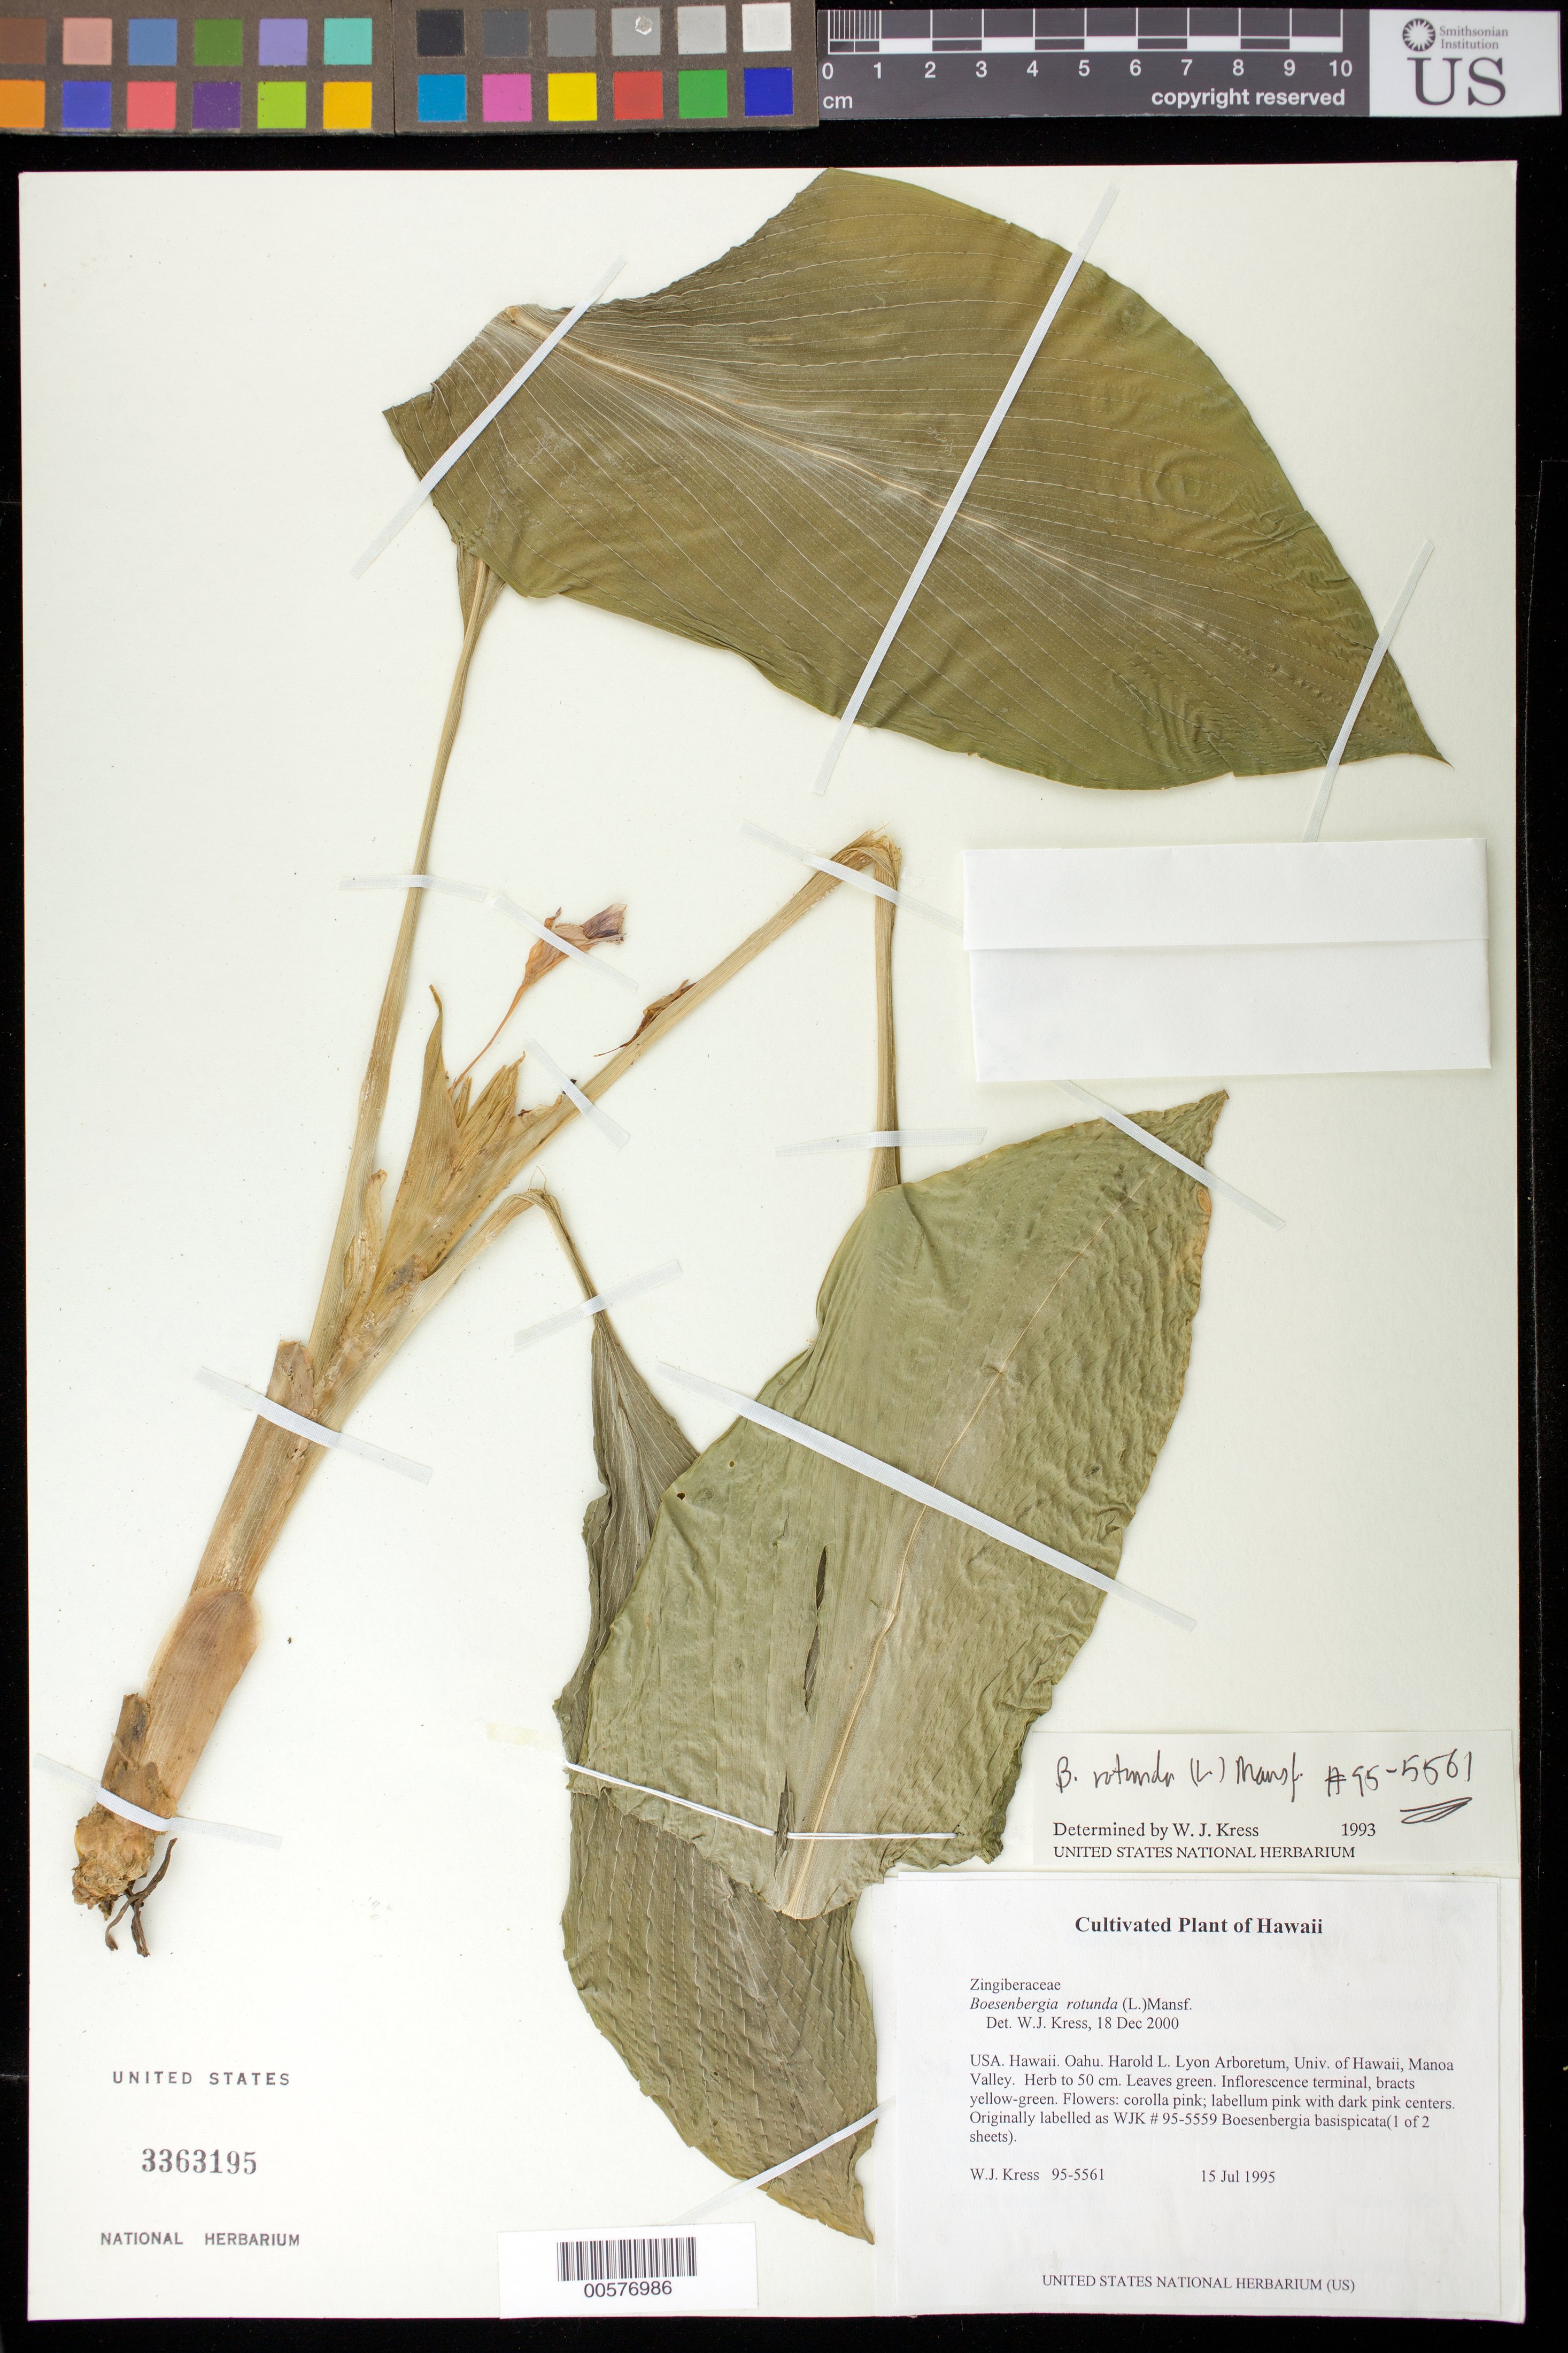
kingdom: Plantae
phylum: Tracheophyta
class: Liliopsida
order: Zingiberales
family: Zingiberaceae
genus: Boesenbergia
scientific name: Boesenbergia rotunda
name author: (L.) Mansf.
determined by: Kress, W. J., (US), Smithsonian Institution - National Museum of Natural History (UNITED STATES)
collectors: W. J. Kress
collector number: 95-5561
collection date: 1995-07-15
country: United States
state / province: Hawaii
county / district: Honolulu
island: Oahu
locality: Harold L.Lyon Arboretum, Univ. of Hawaii, Manoa Valley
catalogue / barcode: US 3363195